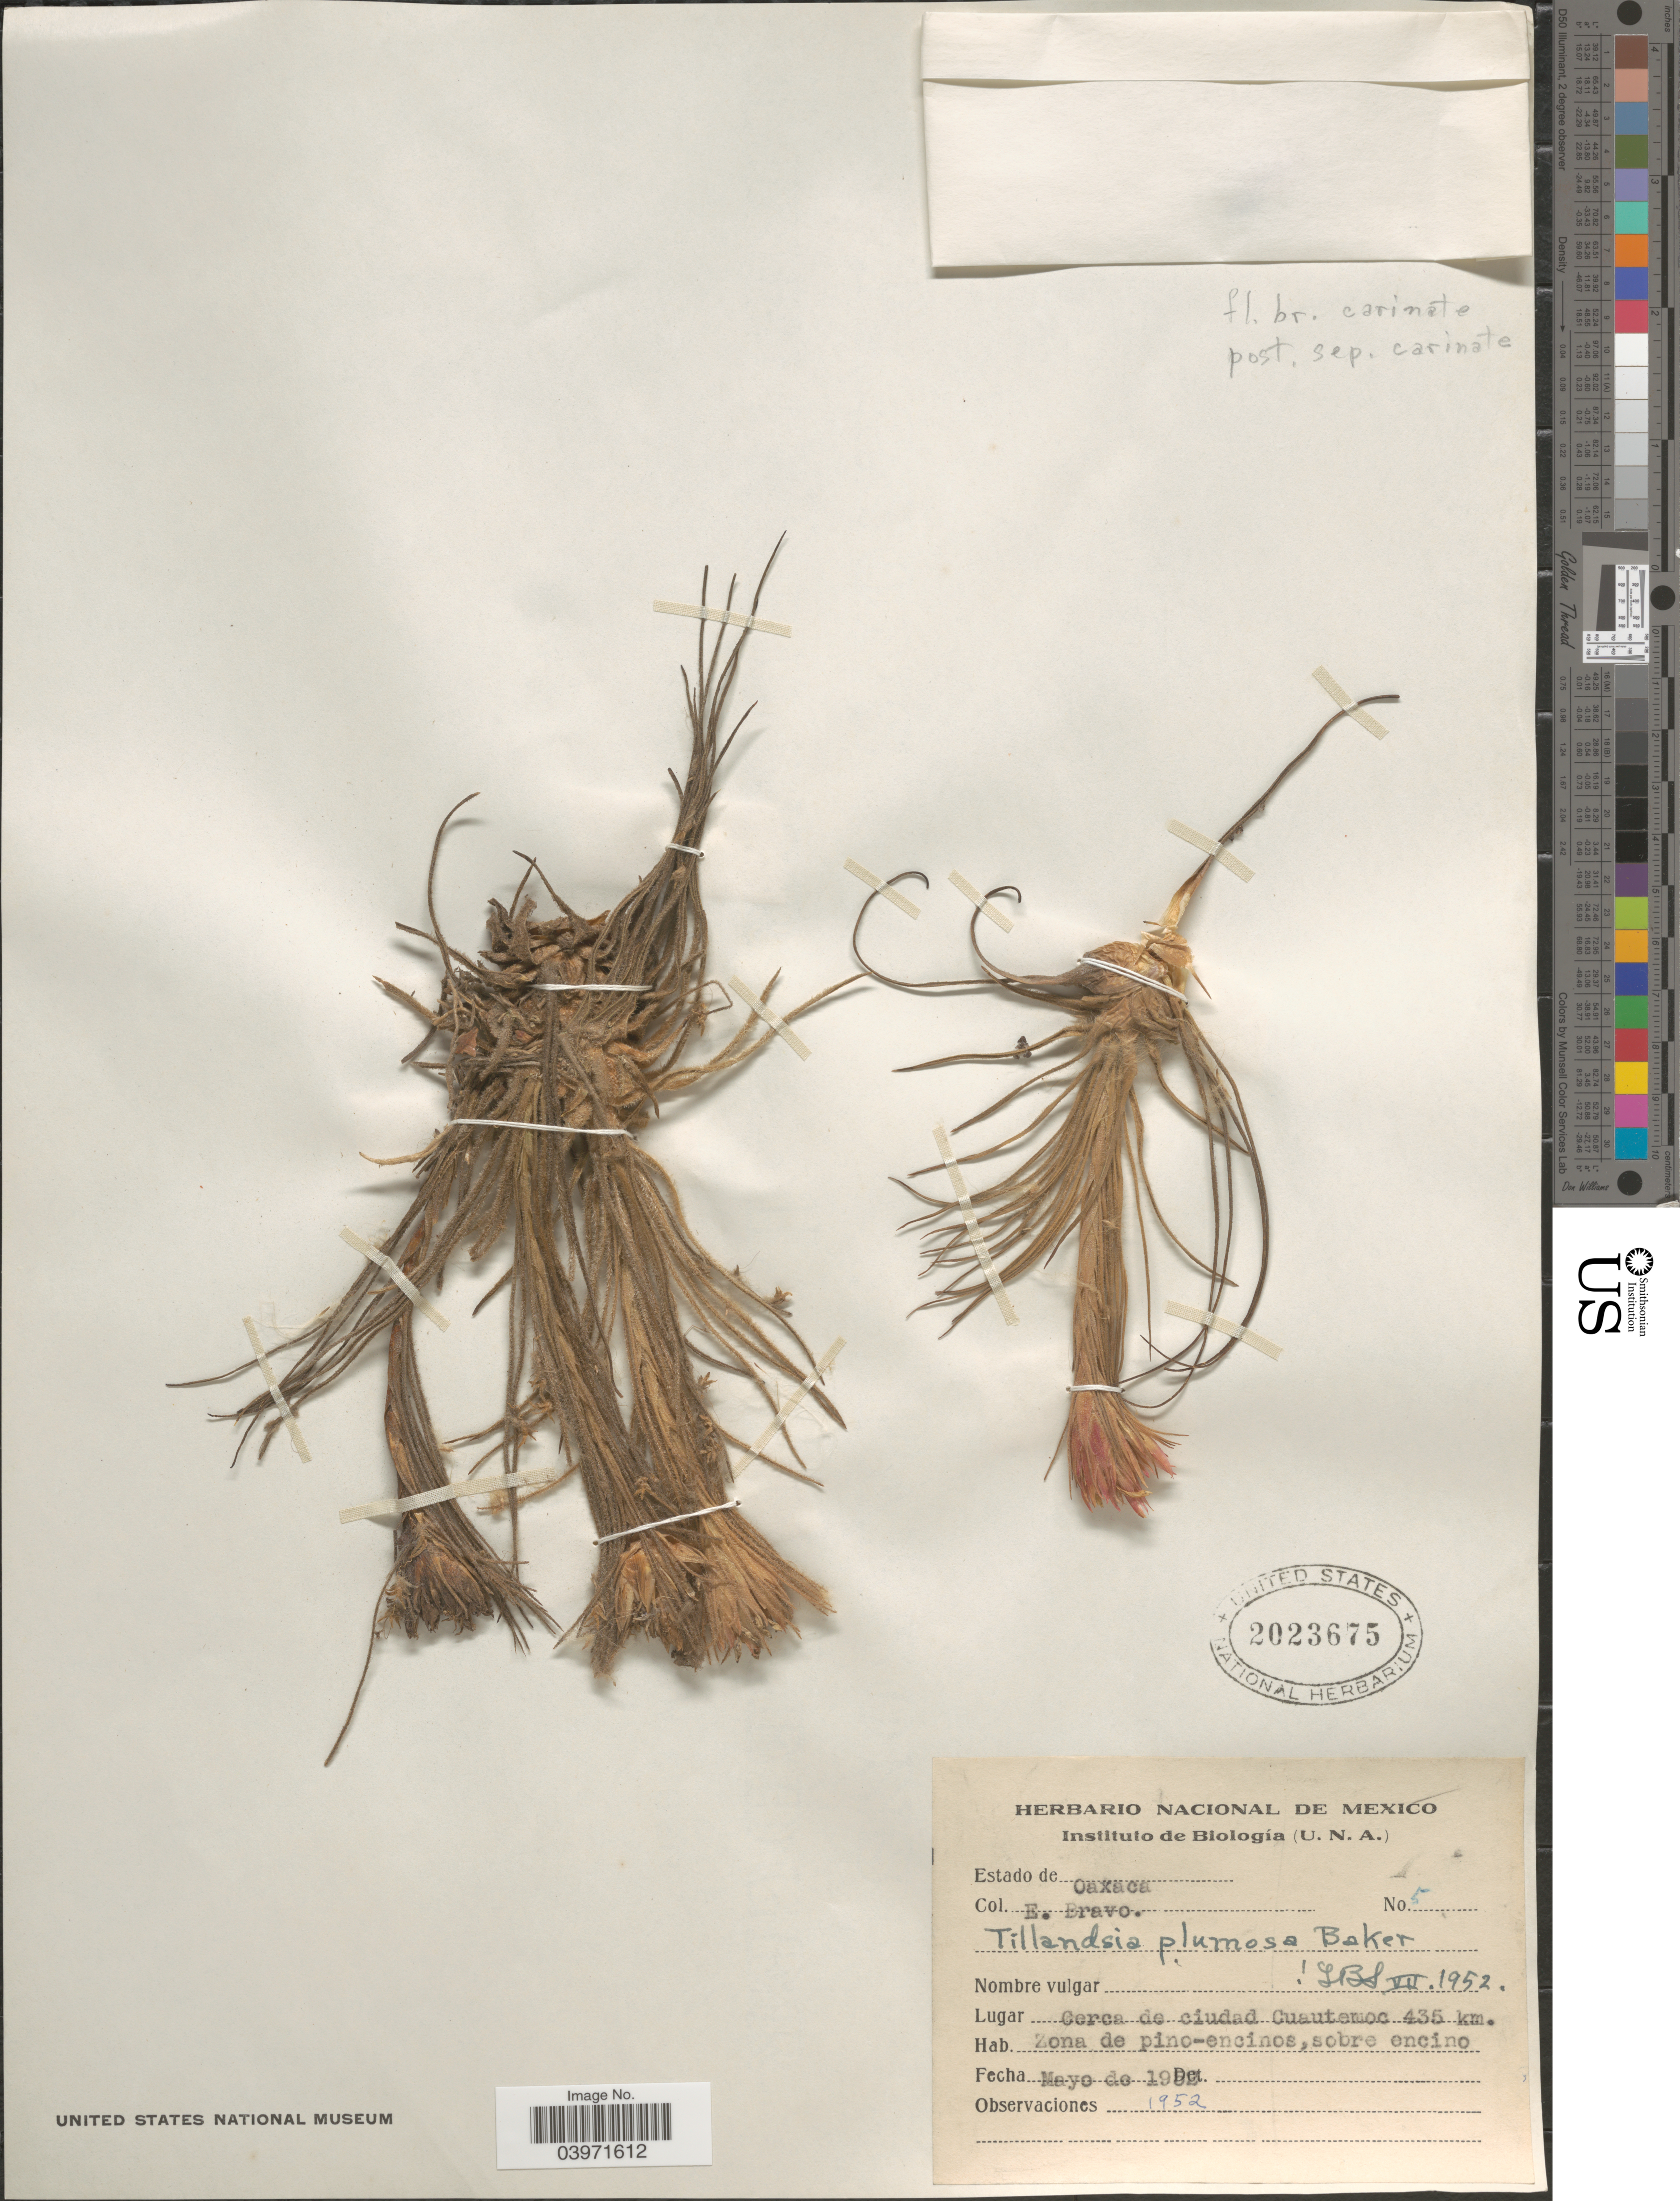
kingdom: Plantae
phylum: Tracheophyta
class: Liliopsida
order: Poales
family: Bromeliaceae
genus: Tillandsia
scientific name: Tillandsia plumosa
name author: Baker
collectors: E. Bravo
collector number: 5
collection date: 1952-05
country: Mexico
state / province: Oaxaca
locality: Cerca de ciudad Cuautemoc 435 km.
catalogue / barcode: US 2023675